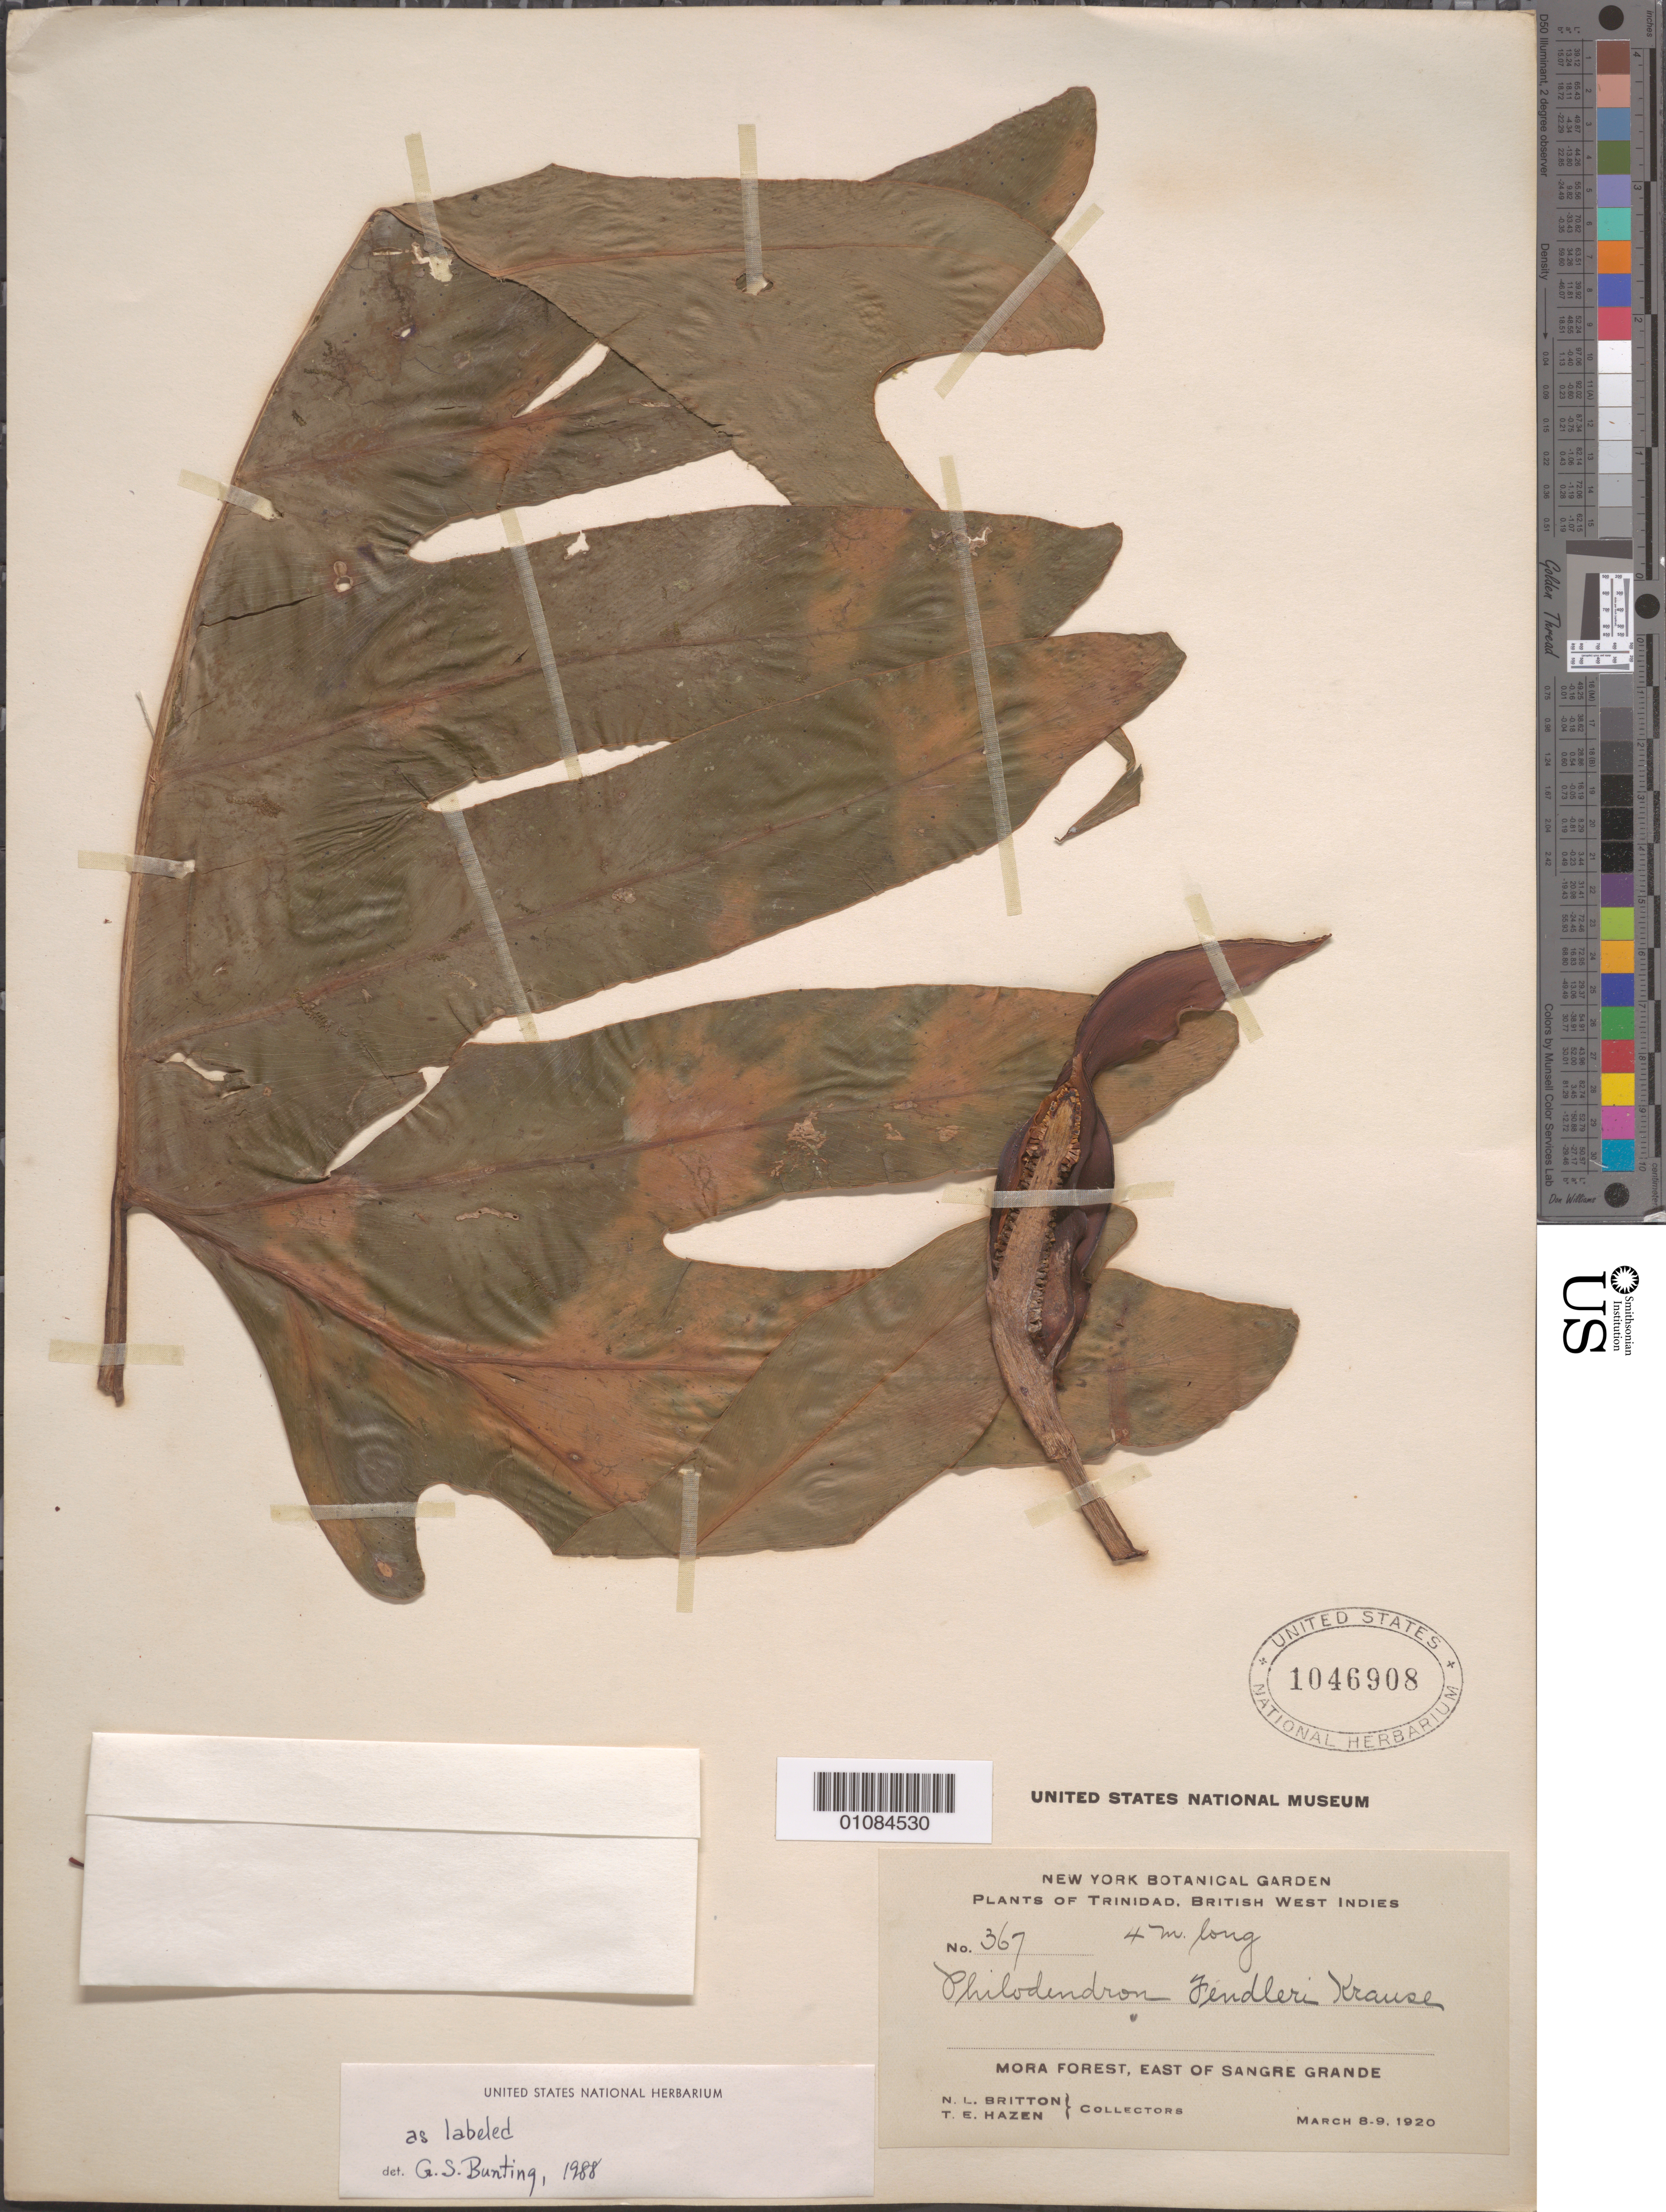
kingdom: Plantae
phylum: Tracheophyta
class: Liliopsida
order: Alismatales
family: Araceae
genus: Philodendron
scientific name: Philodendron fendleri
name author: K. Krause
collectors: N. Britton & T. E. Hazen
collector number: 367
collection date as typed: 08 Mar 1920 to 09 Mar 1920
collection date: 1920-03-08/1920-03-09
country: Trinidad and Tobago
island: Trinidad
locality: Mora Forest, E of Sangre Grande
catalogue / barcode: US 1046908